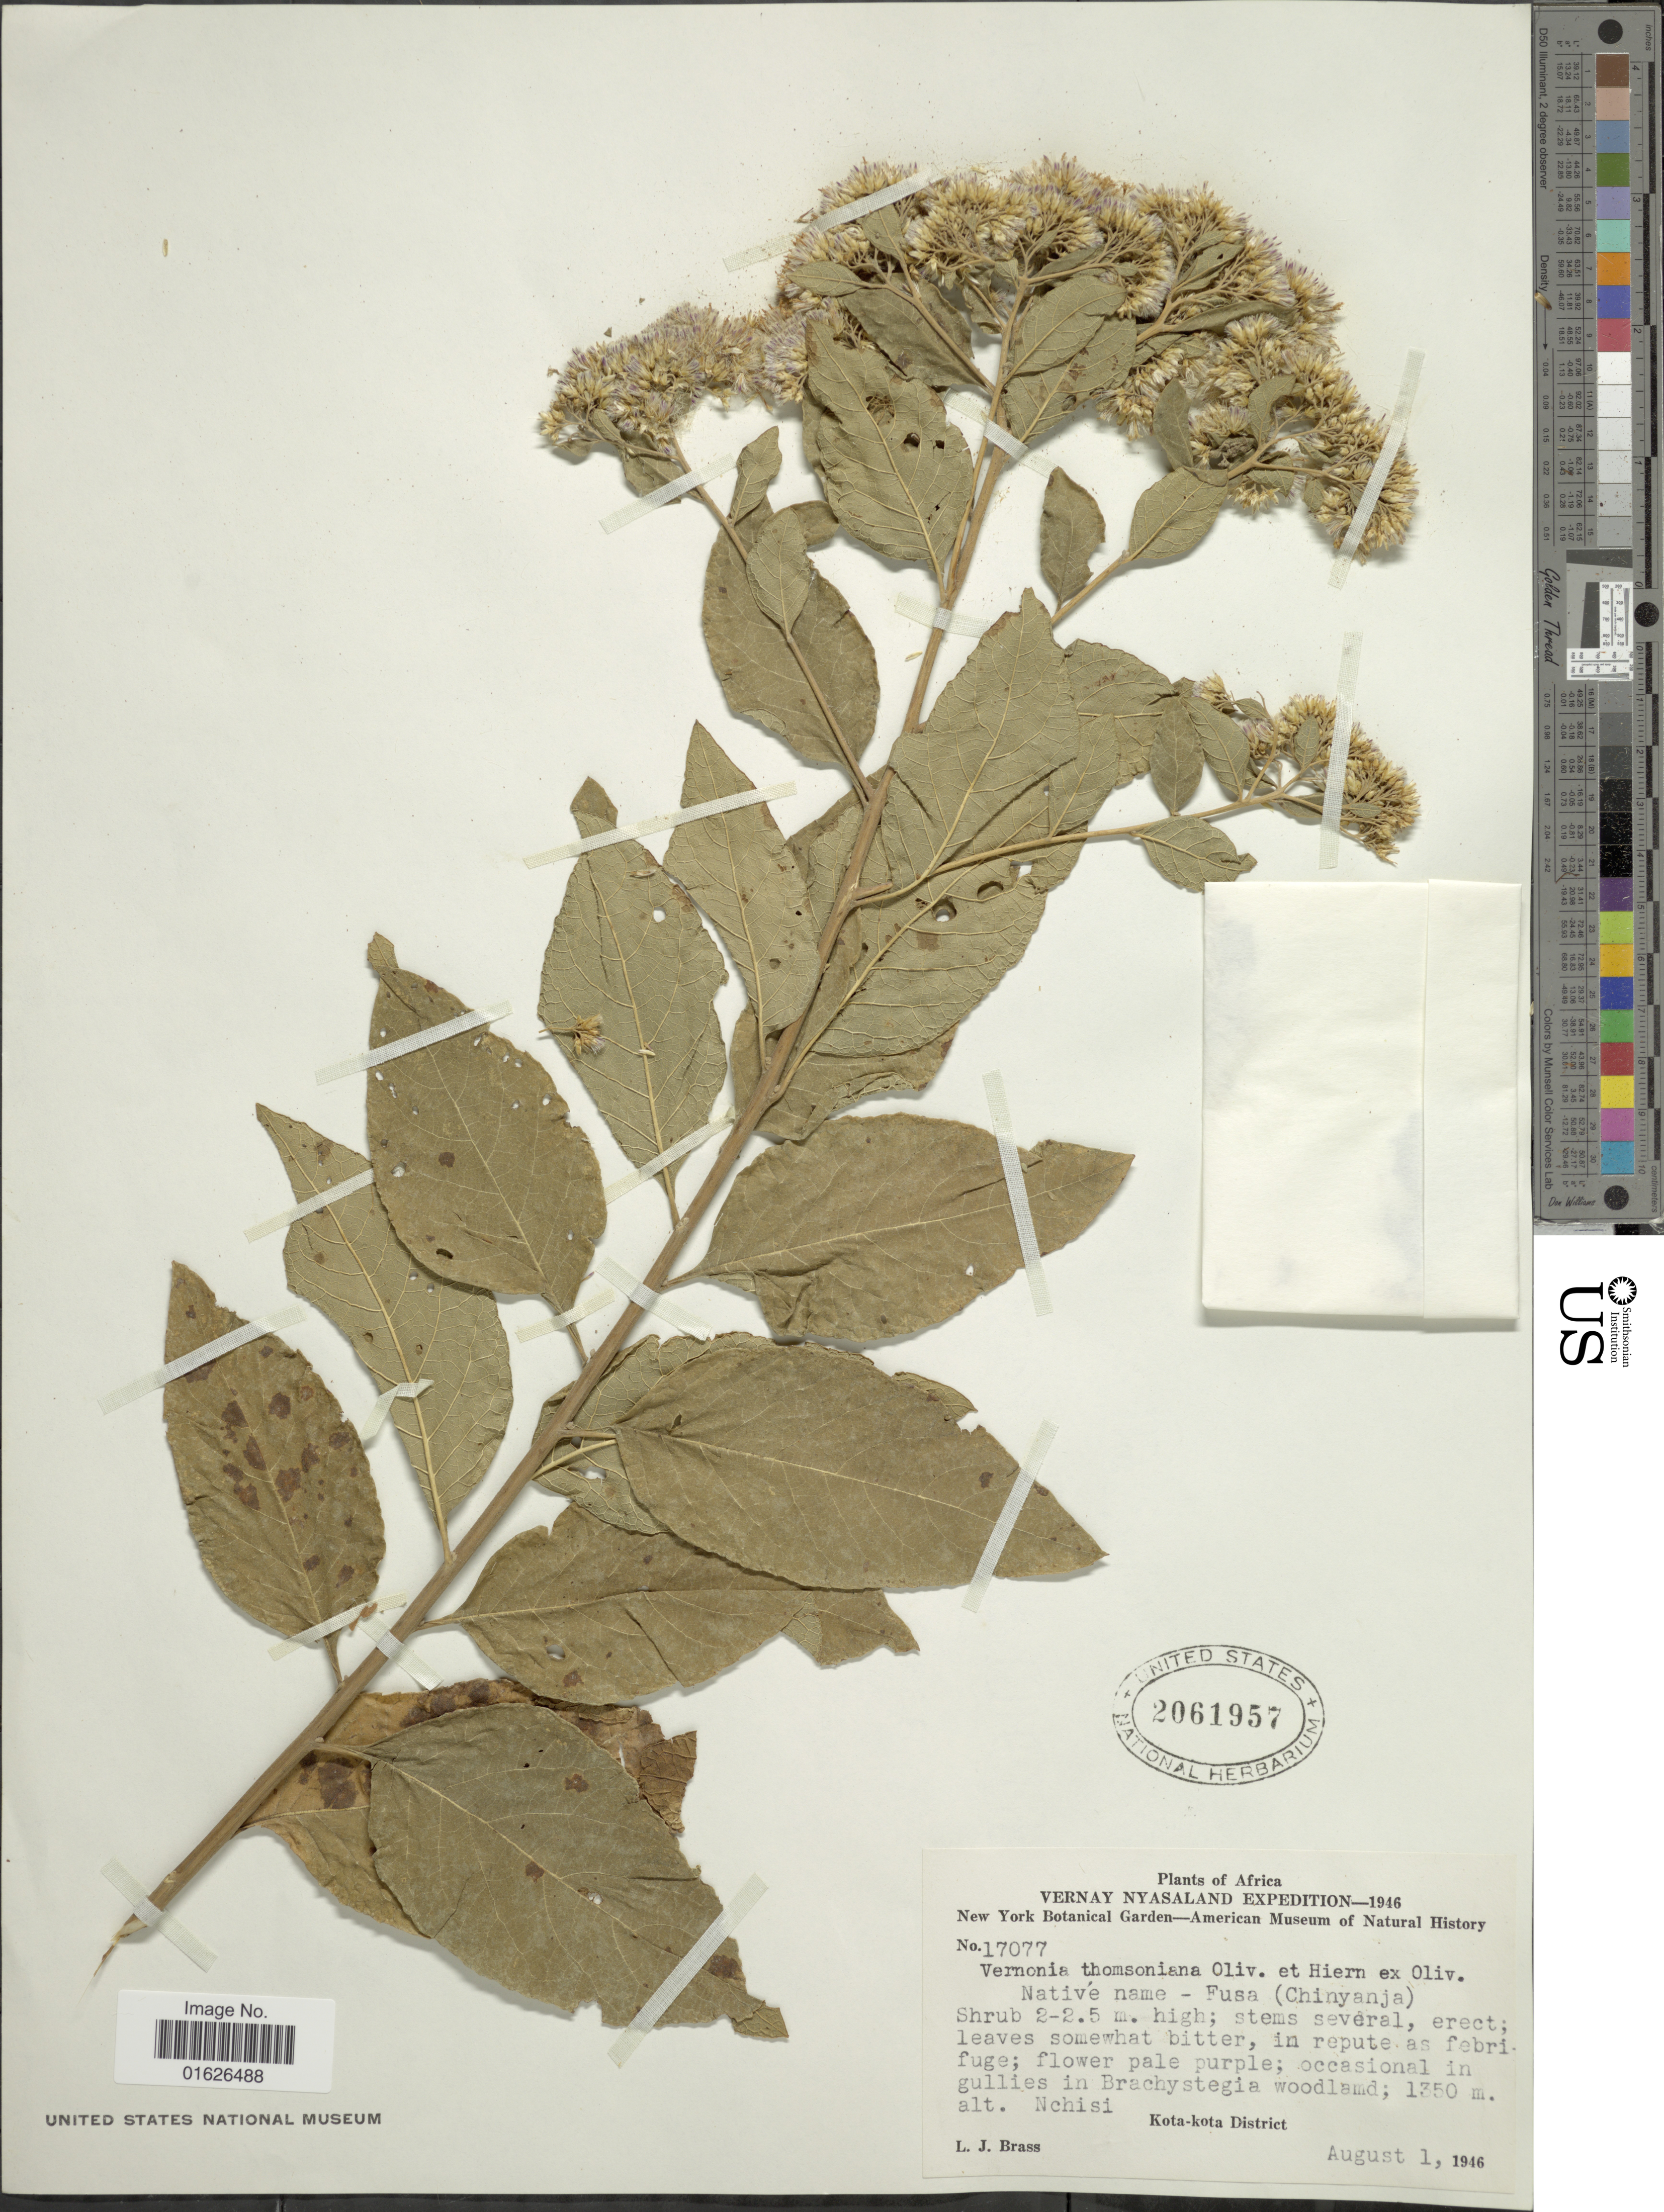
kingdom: Plantae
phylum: Tracheophyta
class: Magnoliopsida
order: Asterales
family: Asteraceae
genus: Gymnanthemum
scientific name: Gymnanthemum thomsonianum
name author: (Oliv. & Hiern in Oliv.) H. Rob.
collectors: L. J. Brass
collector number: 17077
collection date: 1946-08-01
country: Malawi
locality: Vernay Nyasaland, Nchisi, Kota - Kota District.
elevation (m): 1350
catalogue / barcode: US 2061957